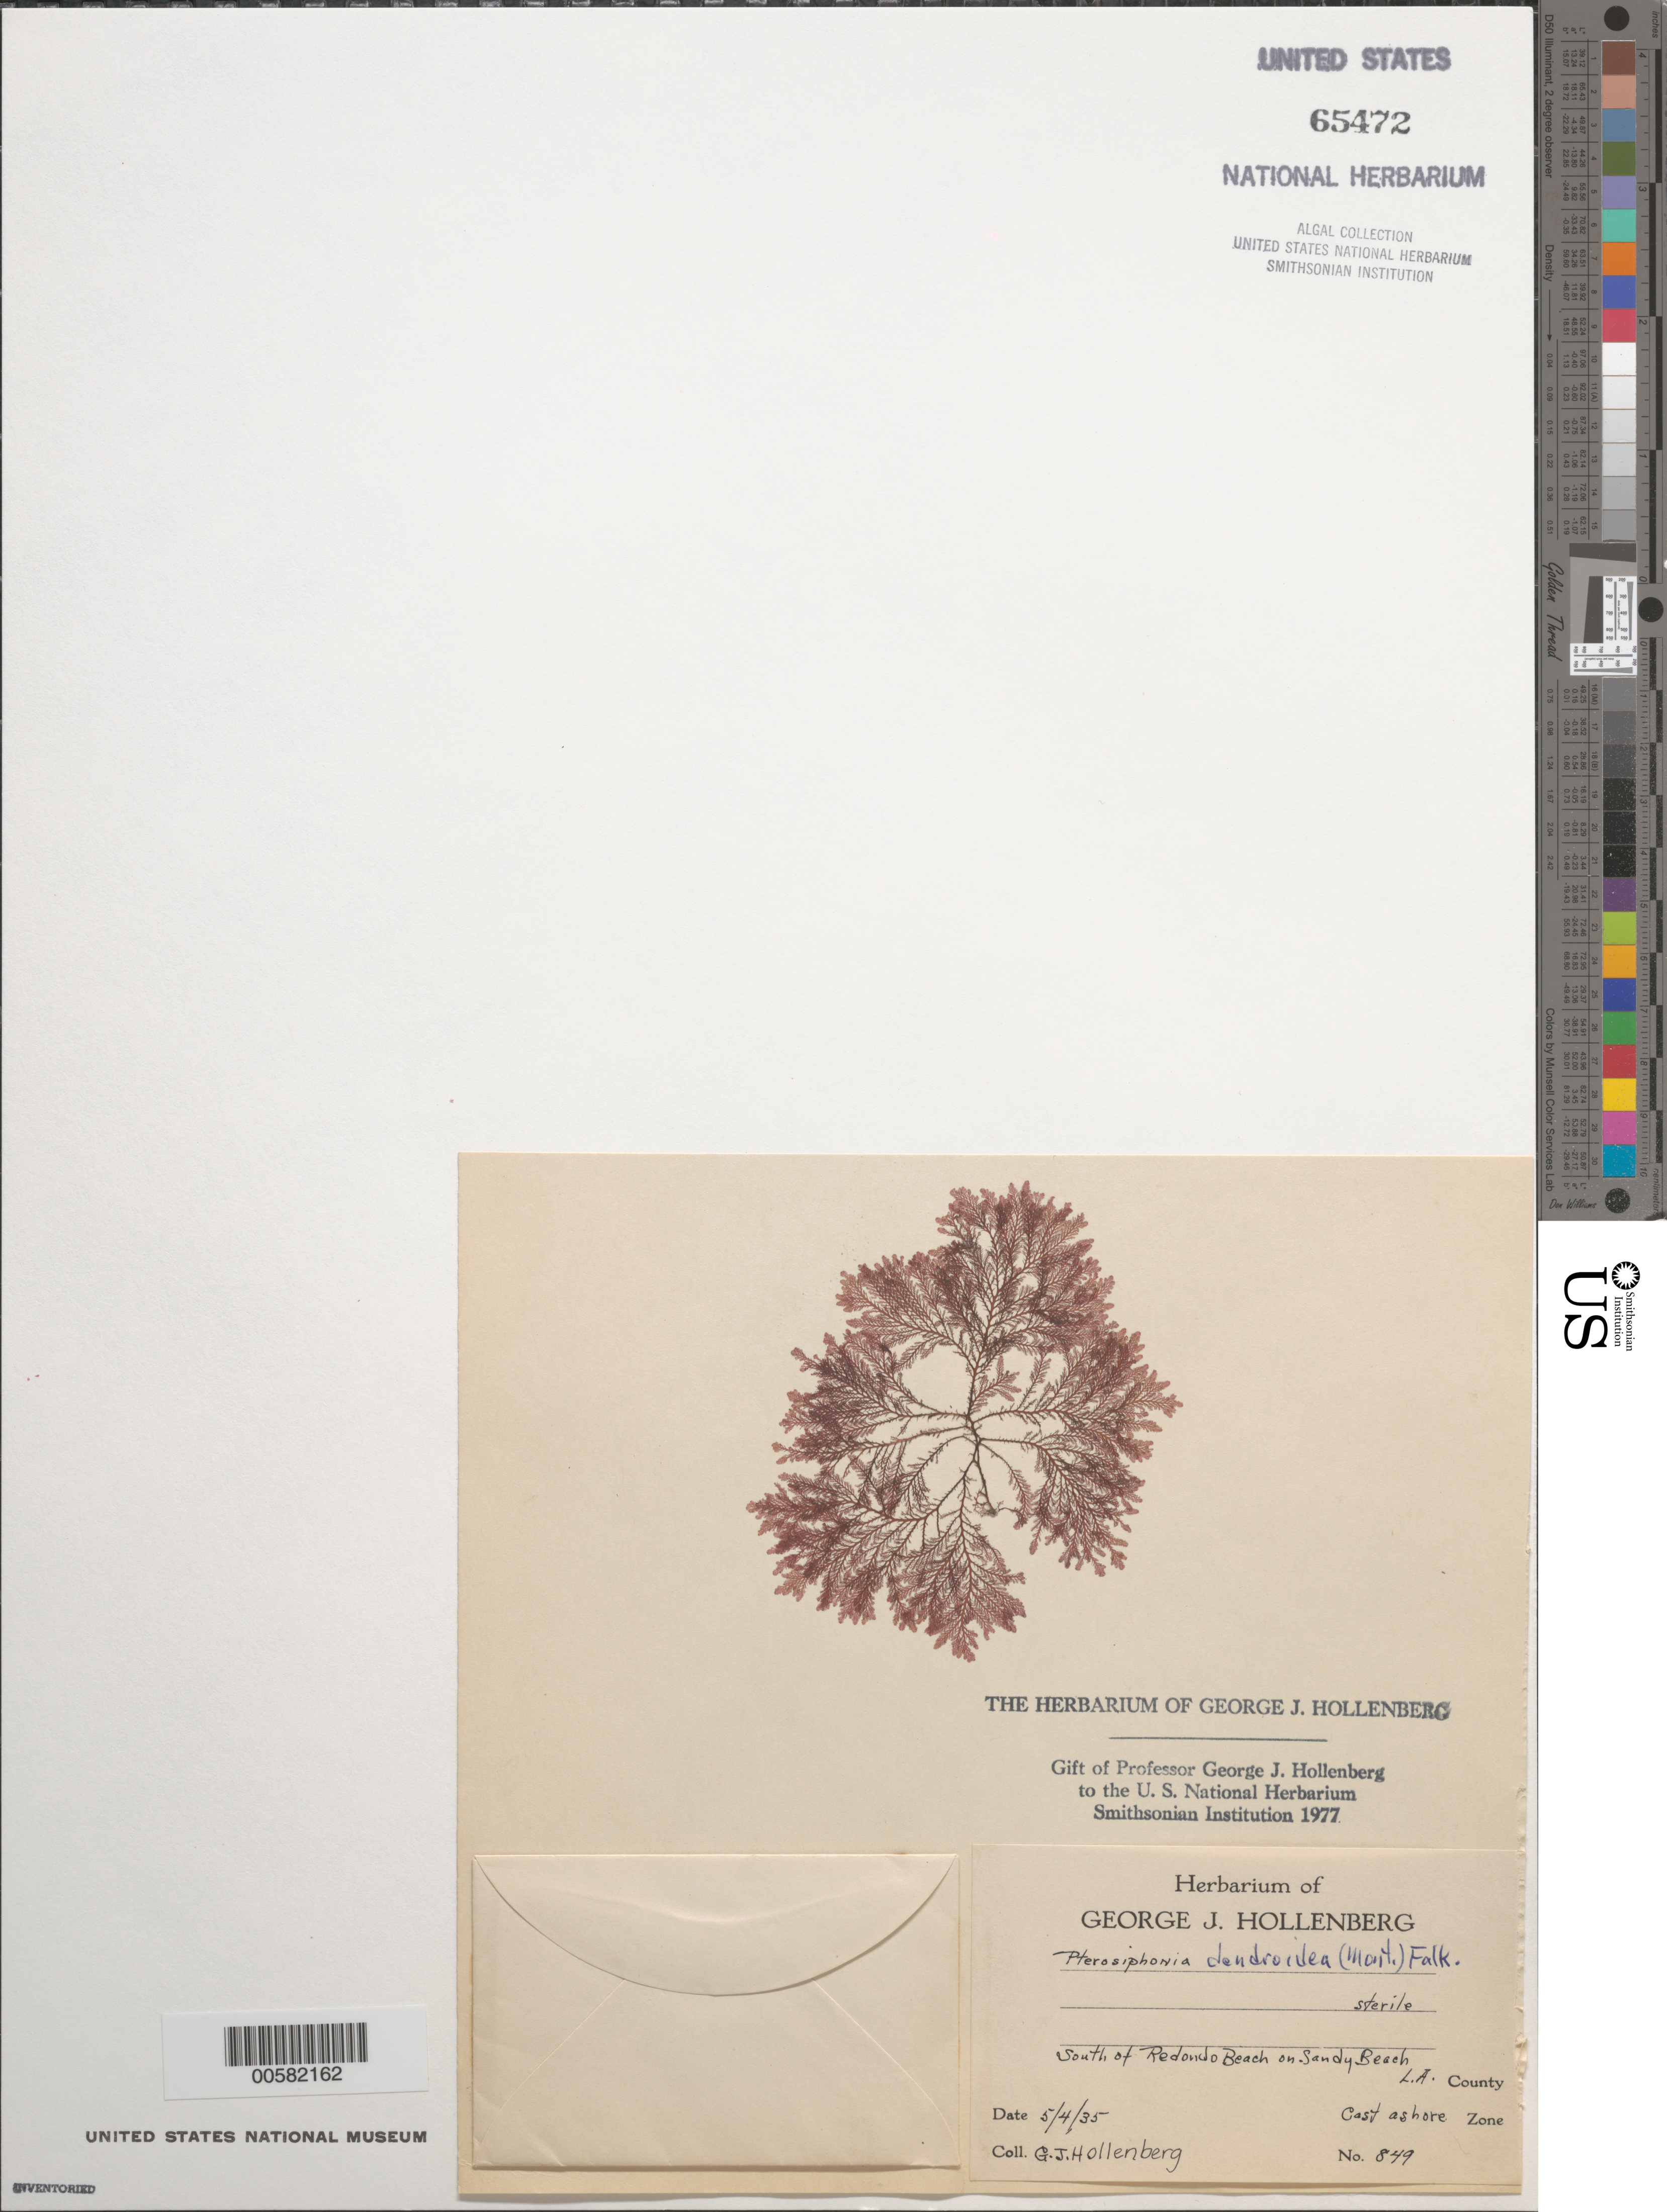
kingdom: Plantae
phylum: Rhodophyta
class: Florideophyceae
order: Ceramiales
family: Rhodomelaceae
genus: Symphyocladiella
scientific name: Symphyocladiella dendroidea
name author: (Montagne) Bustamante et al.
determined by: Algae name updating Project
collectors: G. Hollenberg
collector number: GJH 849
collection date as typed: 04 May 1935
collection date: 1935-05-04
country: United States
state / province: California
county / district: Los Angeles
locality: South of Redondo Beach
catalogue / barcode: US 65472